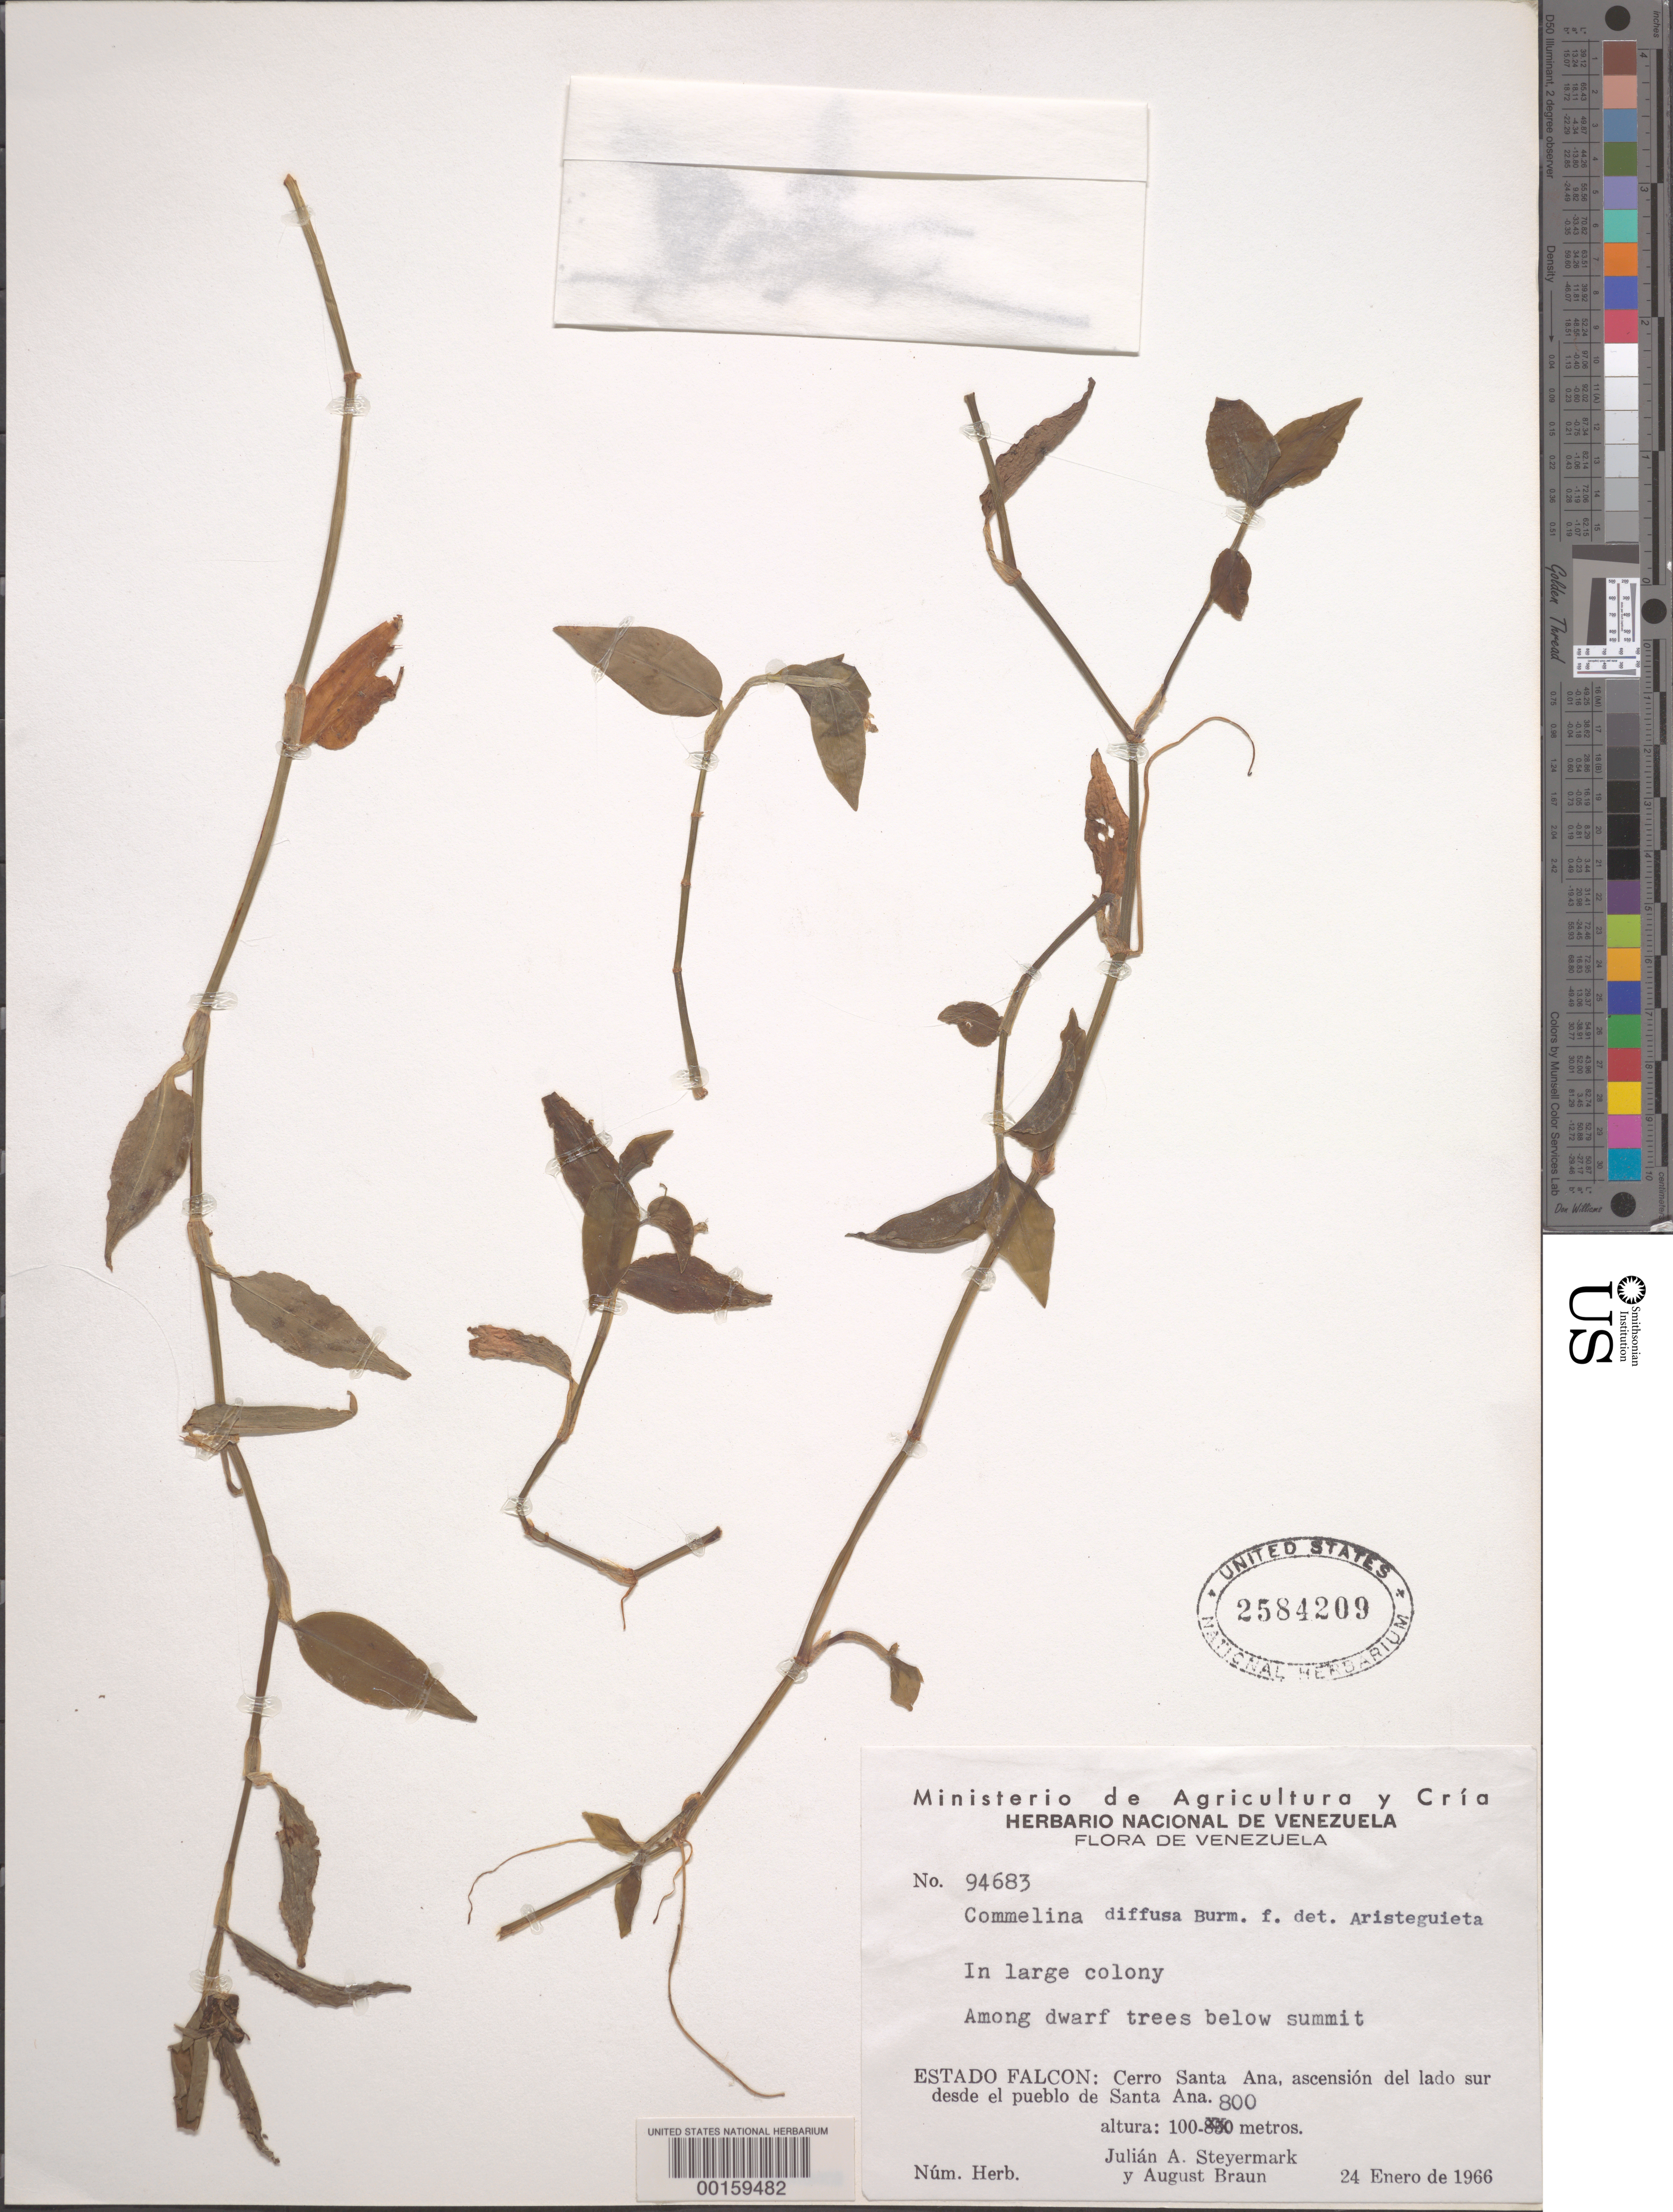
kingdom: Plantae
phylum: Tracheophyta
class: Liliopsida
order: Commelinales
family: Commelinaceae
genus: Commelina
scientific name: Commelina diffusa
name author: Burm. f.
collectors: J. Steyermark & A. Braun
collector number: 94683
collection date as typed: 24 Jan 1966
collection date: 1966-01-24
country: Venezuela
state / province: Falcón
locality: Cerro santa ana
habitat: Large colony, among dwarf trees below summit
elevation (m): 100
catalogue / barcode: US 2584209